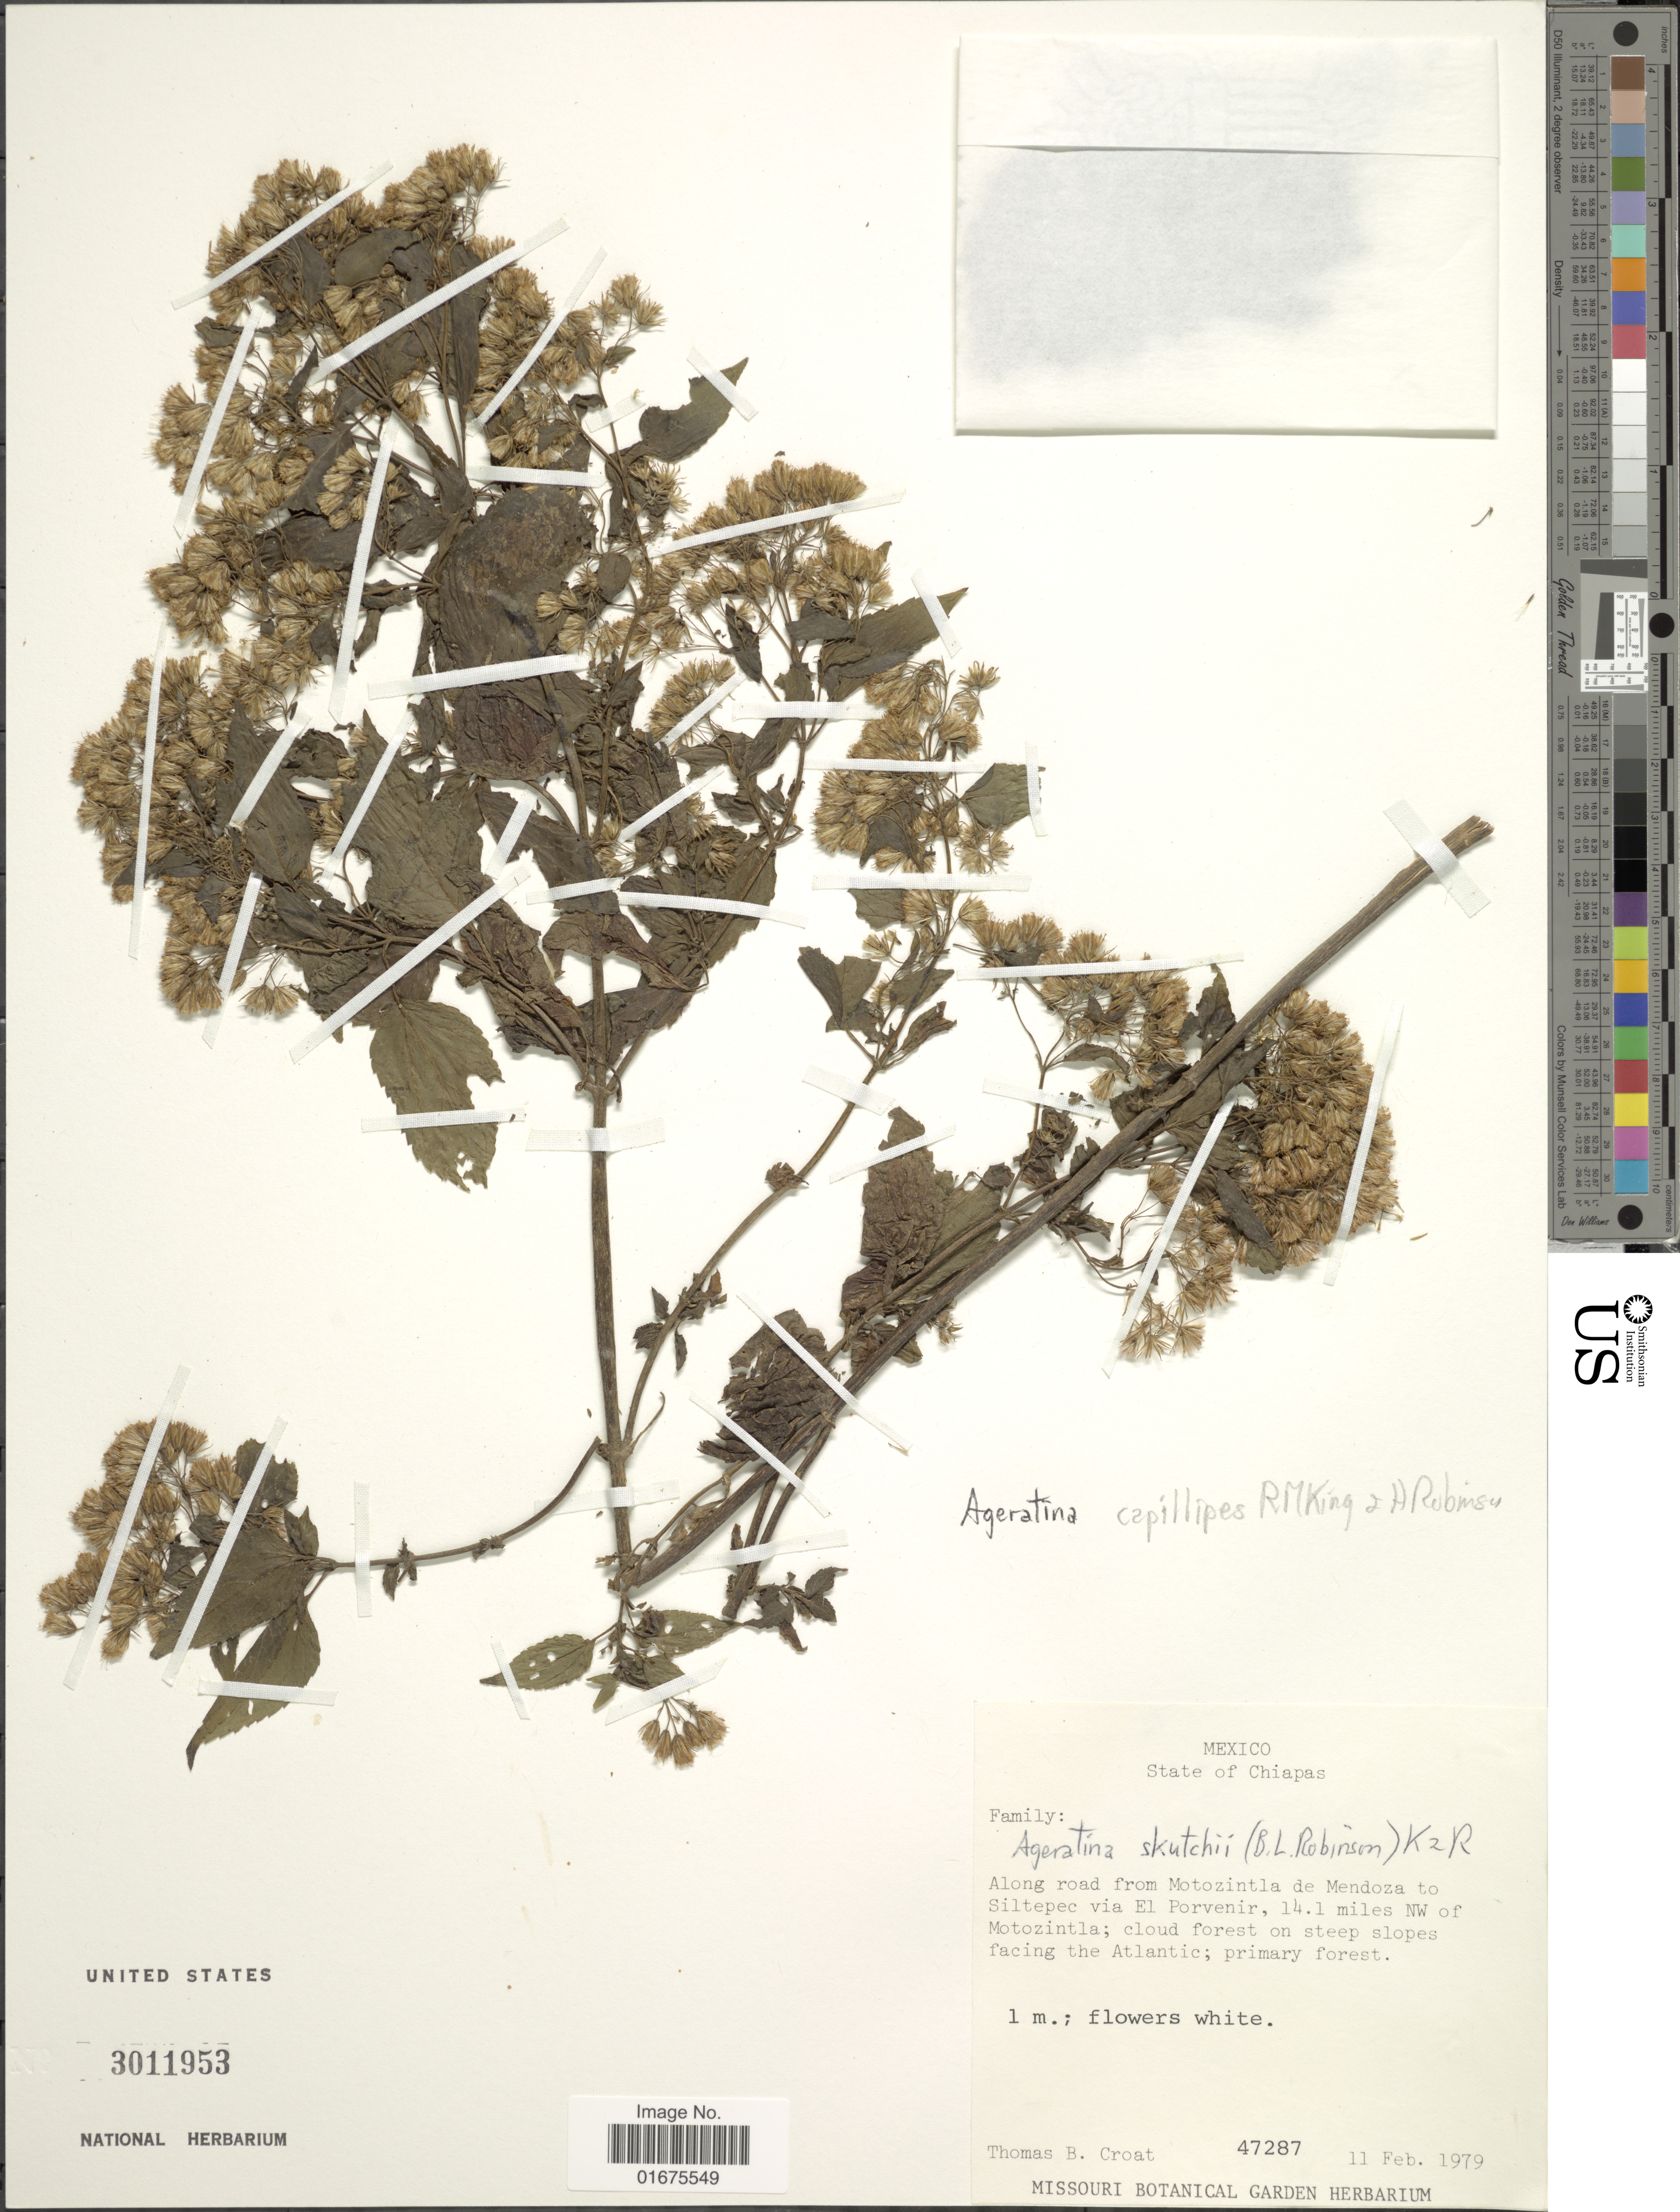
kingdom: Plantae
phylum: Tracheophyta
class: Magnoliopsida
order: Asterales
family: Asteraceae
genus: Ageratina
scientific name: Ageratina capillipes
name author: R.M. King & H. Rob.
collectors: T. B. Croat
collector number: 47287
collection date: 1979-02-11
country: Mexico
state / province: Chiapas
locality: Along road from Motozintla de Mendoza to Siltepec via El Porvenir, 14.1 miles NW of Motozintla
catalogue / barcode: US 3011953